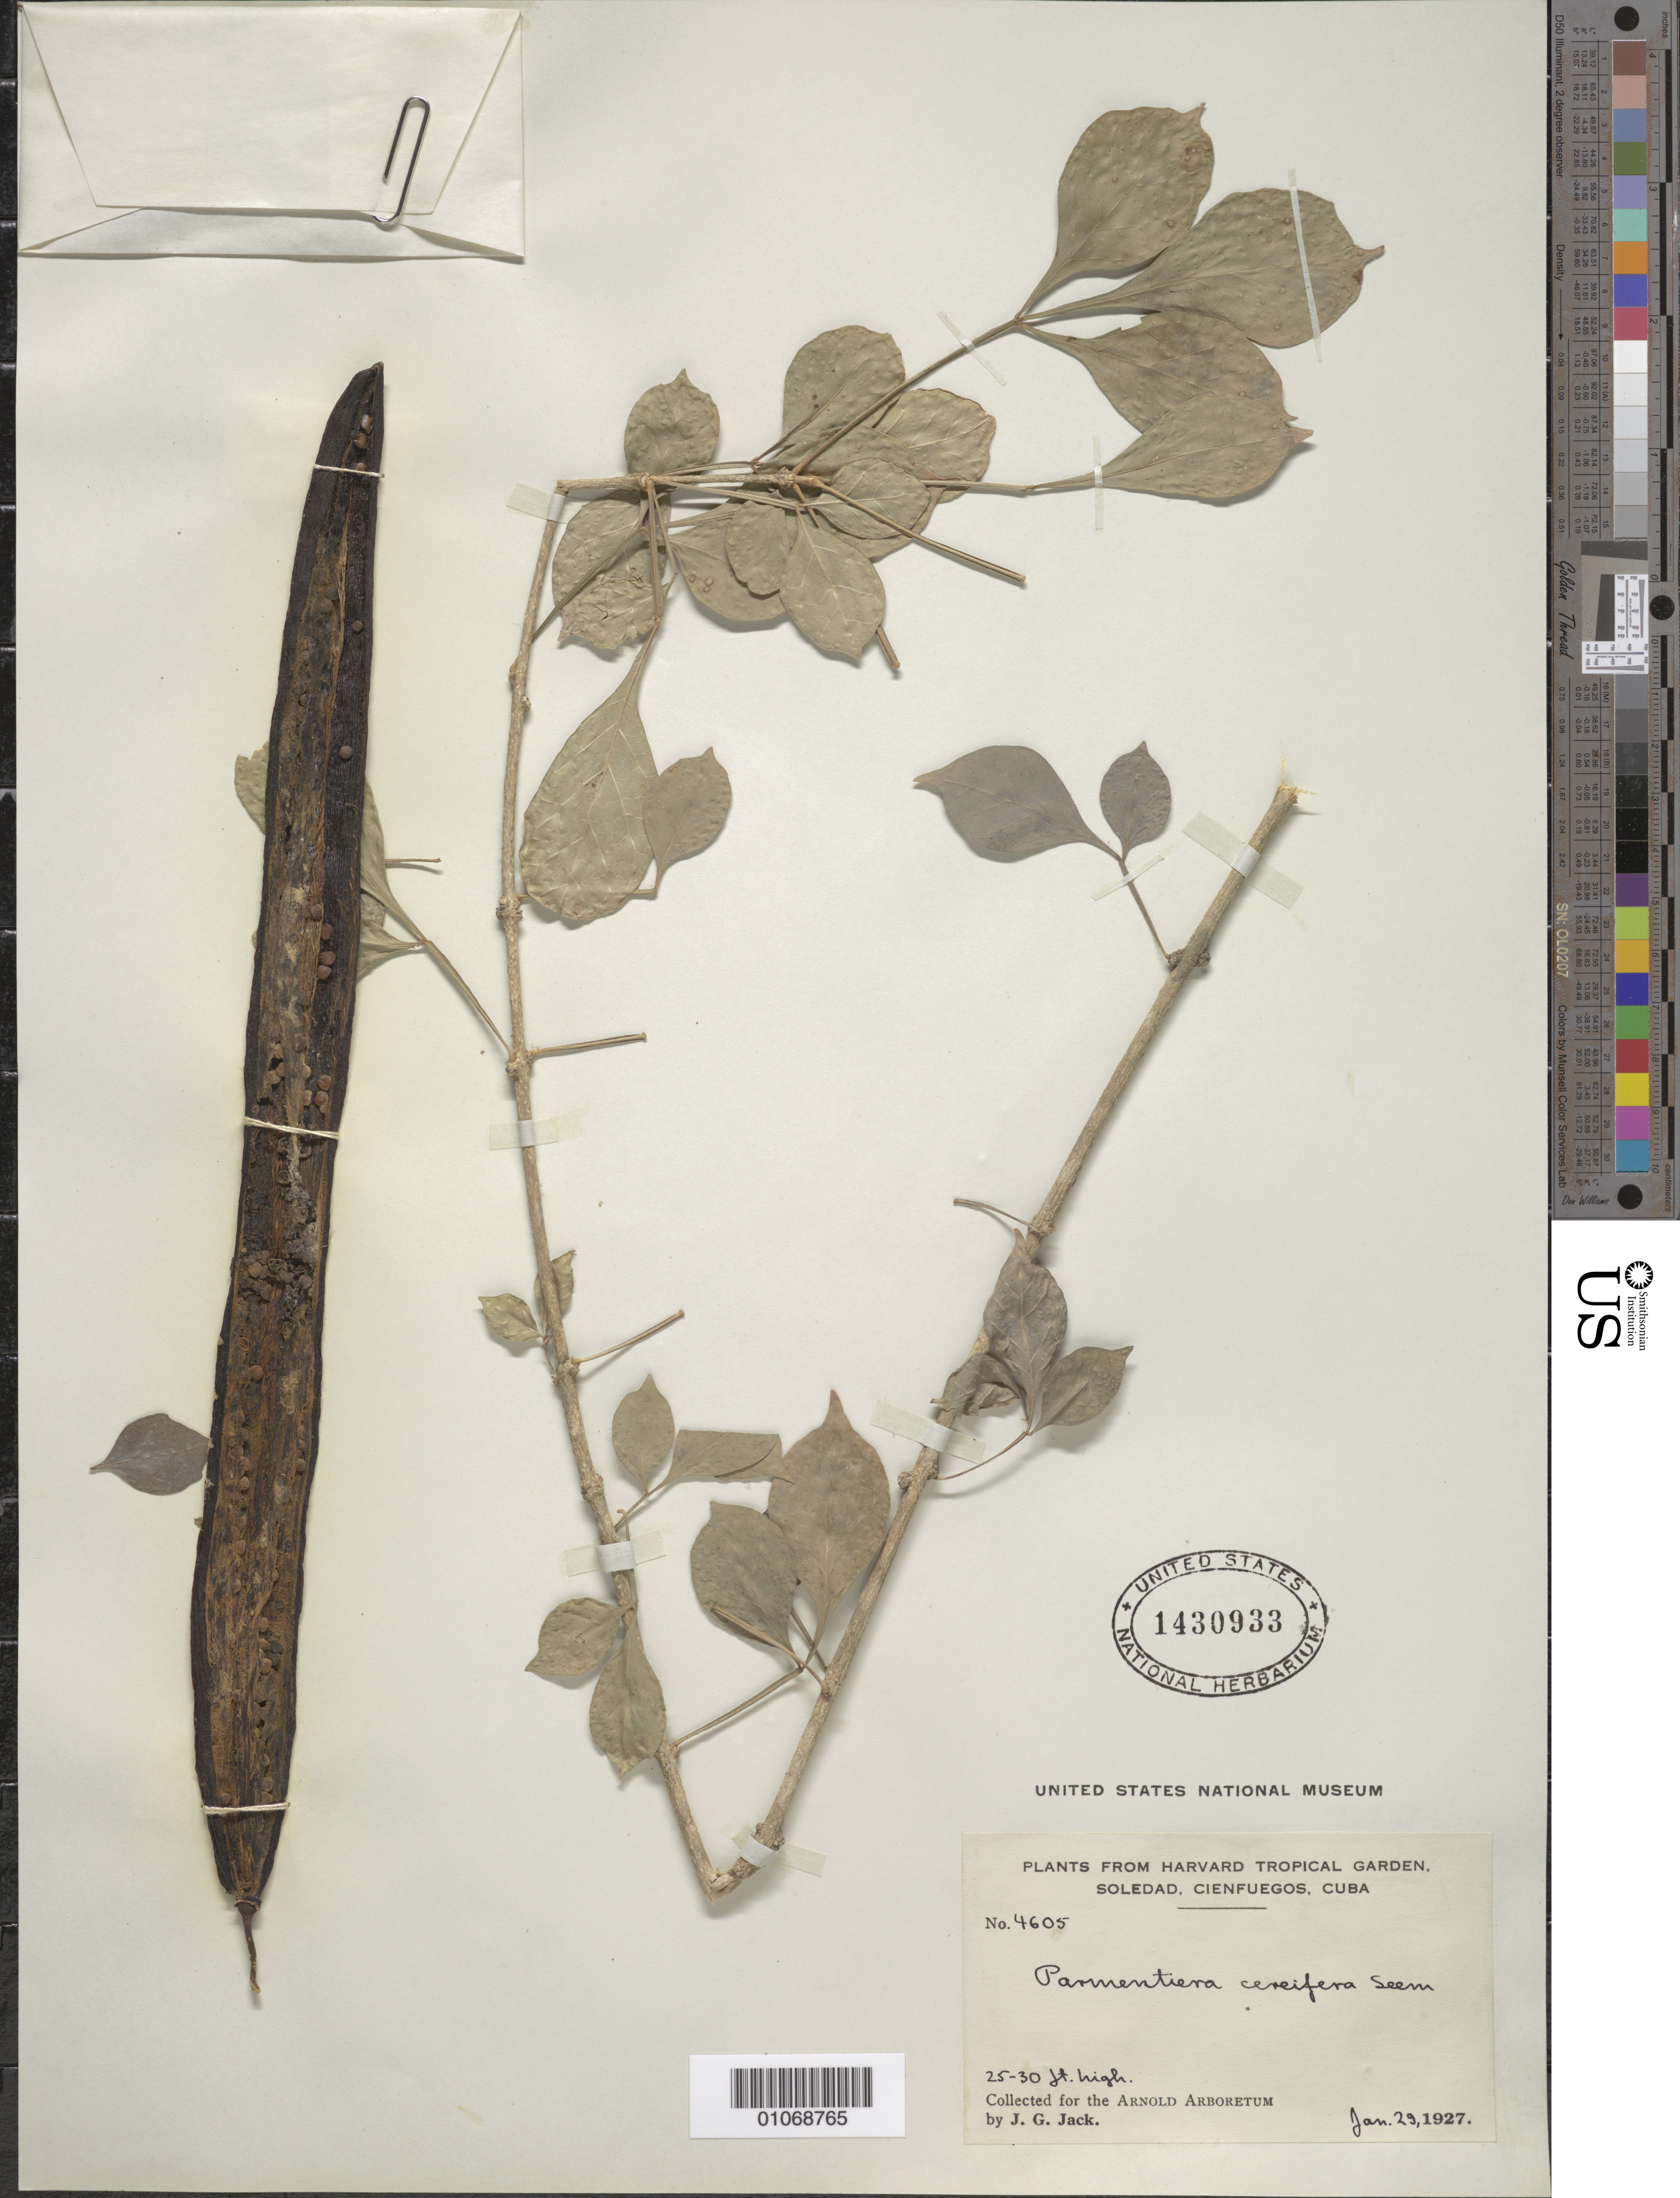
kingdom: Plantae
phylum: Tracheophyta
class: Magnoliopsida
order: Lamiales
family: Bignoniaceae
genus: Parmentiera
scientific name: Parmentiera cereifera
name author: Seem.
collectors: J. G. Jack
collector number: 4605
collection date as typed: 25 Jan 1927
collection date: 1927-01-25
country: Cuba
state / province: Cienfuegos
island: Cuba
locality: Soledad, Cienfuegos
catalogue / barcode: US 1430933